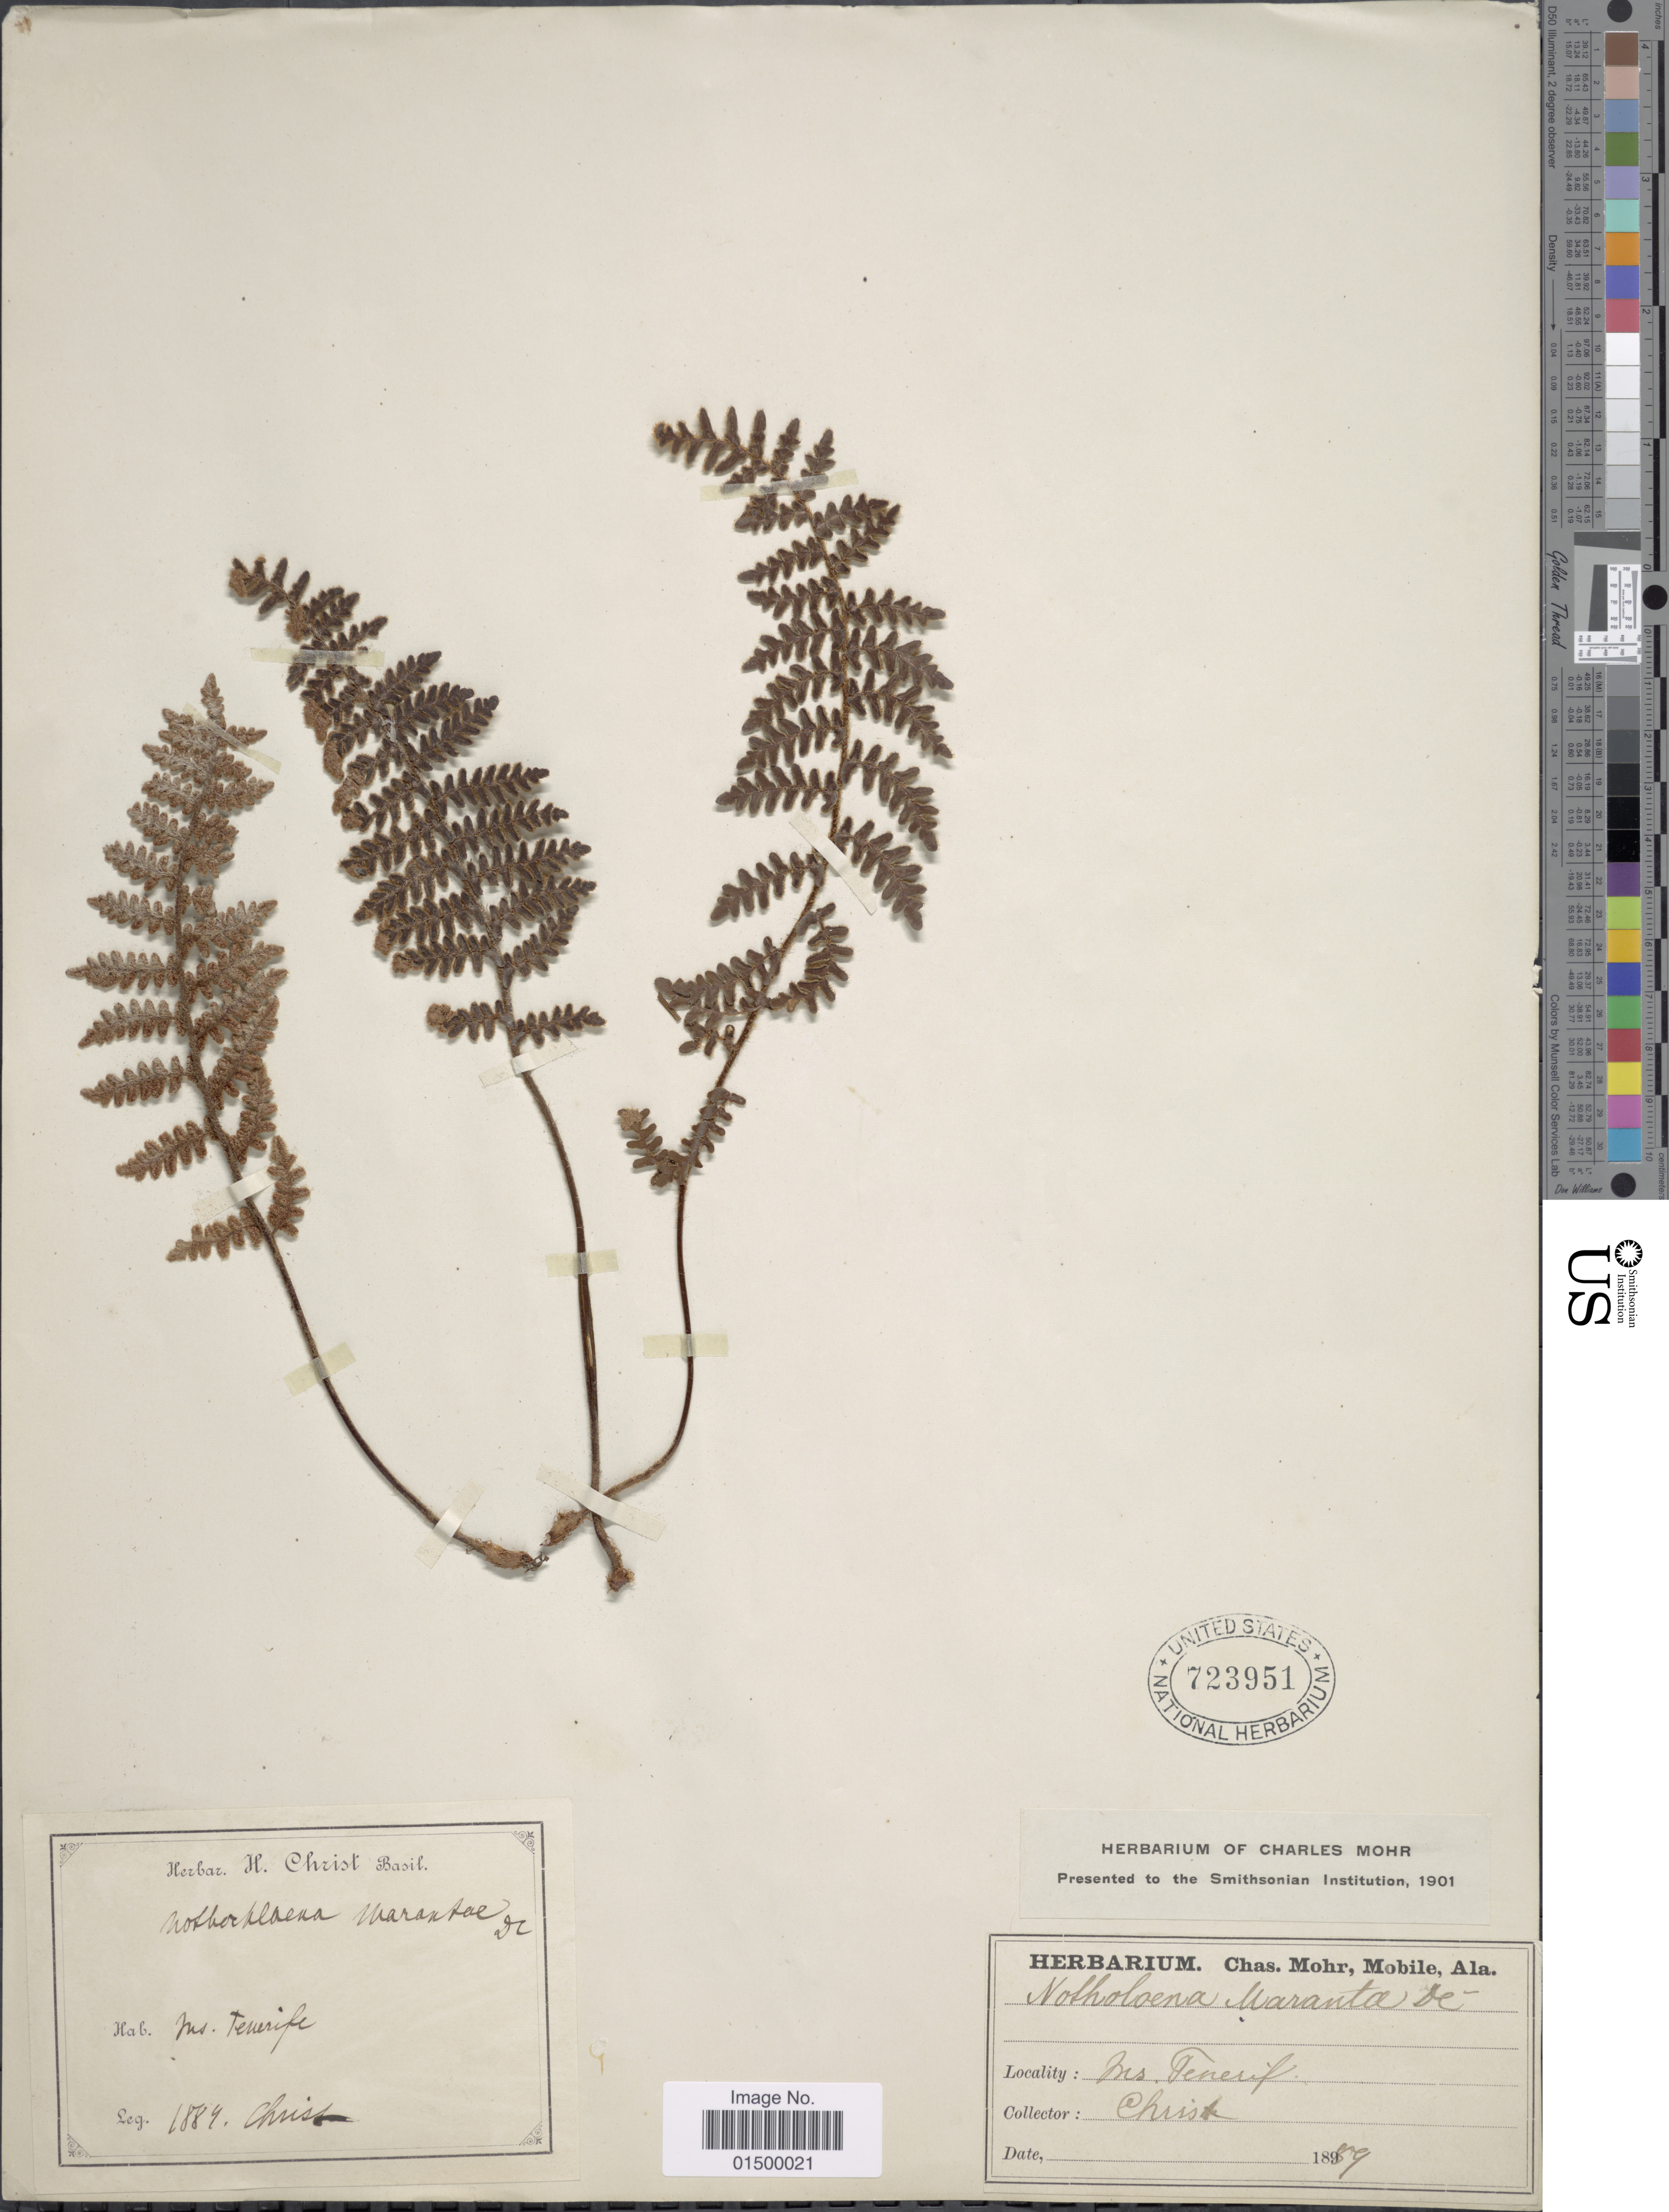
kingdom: Plantae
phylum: Tracheophyta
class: Polypodiopsida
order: Polypodiales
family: Pteridaceae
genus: Cheilanthes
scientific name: Cheilanthes marantae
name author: Domin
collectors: H. Christ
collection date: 1884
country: Spain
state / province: Canarias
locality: Ins. Tenerife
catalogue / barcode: US 723951